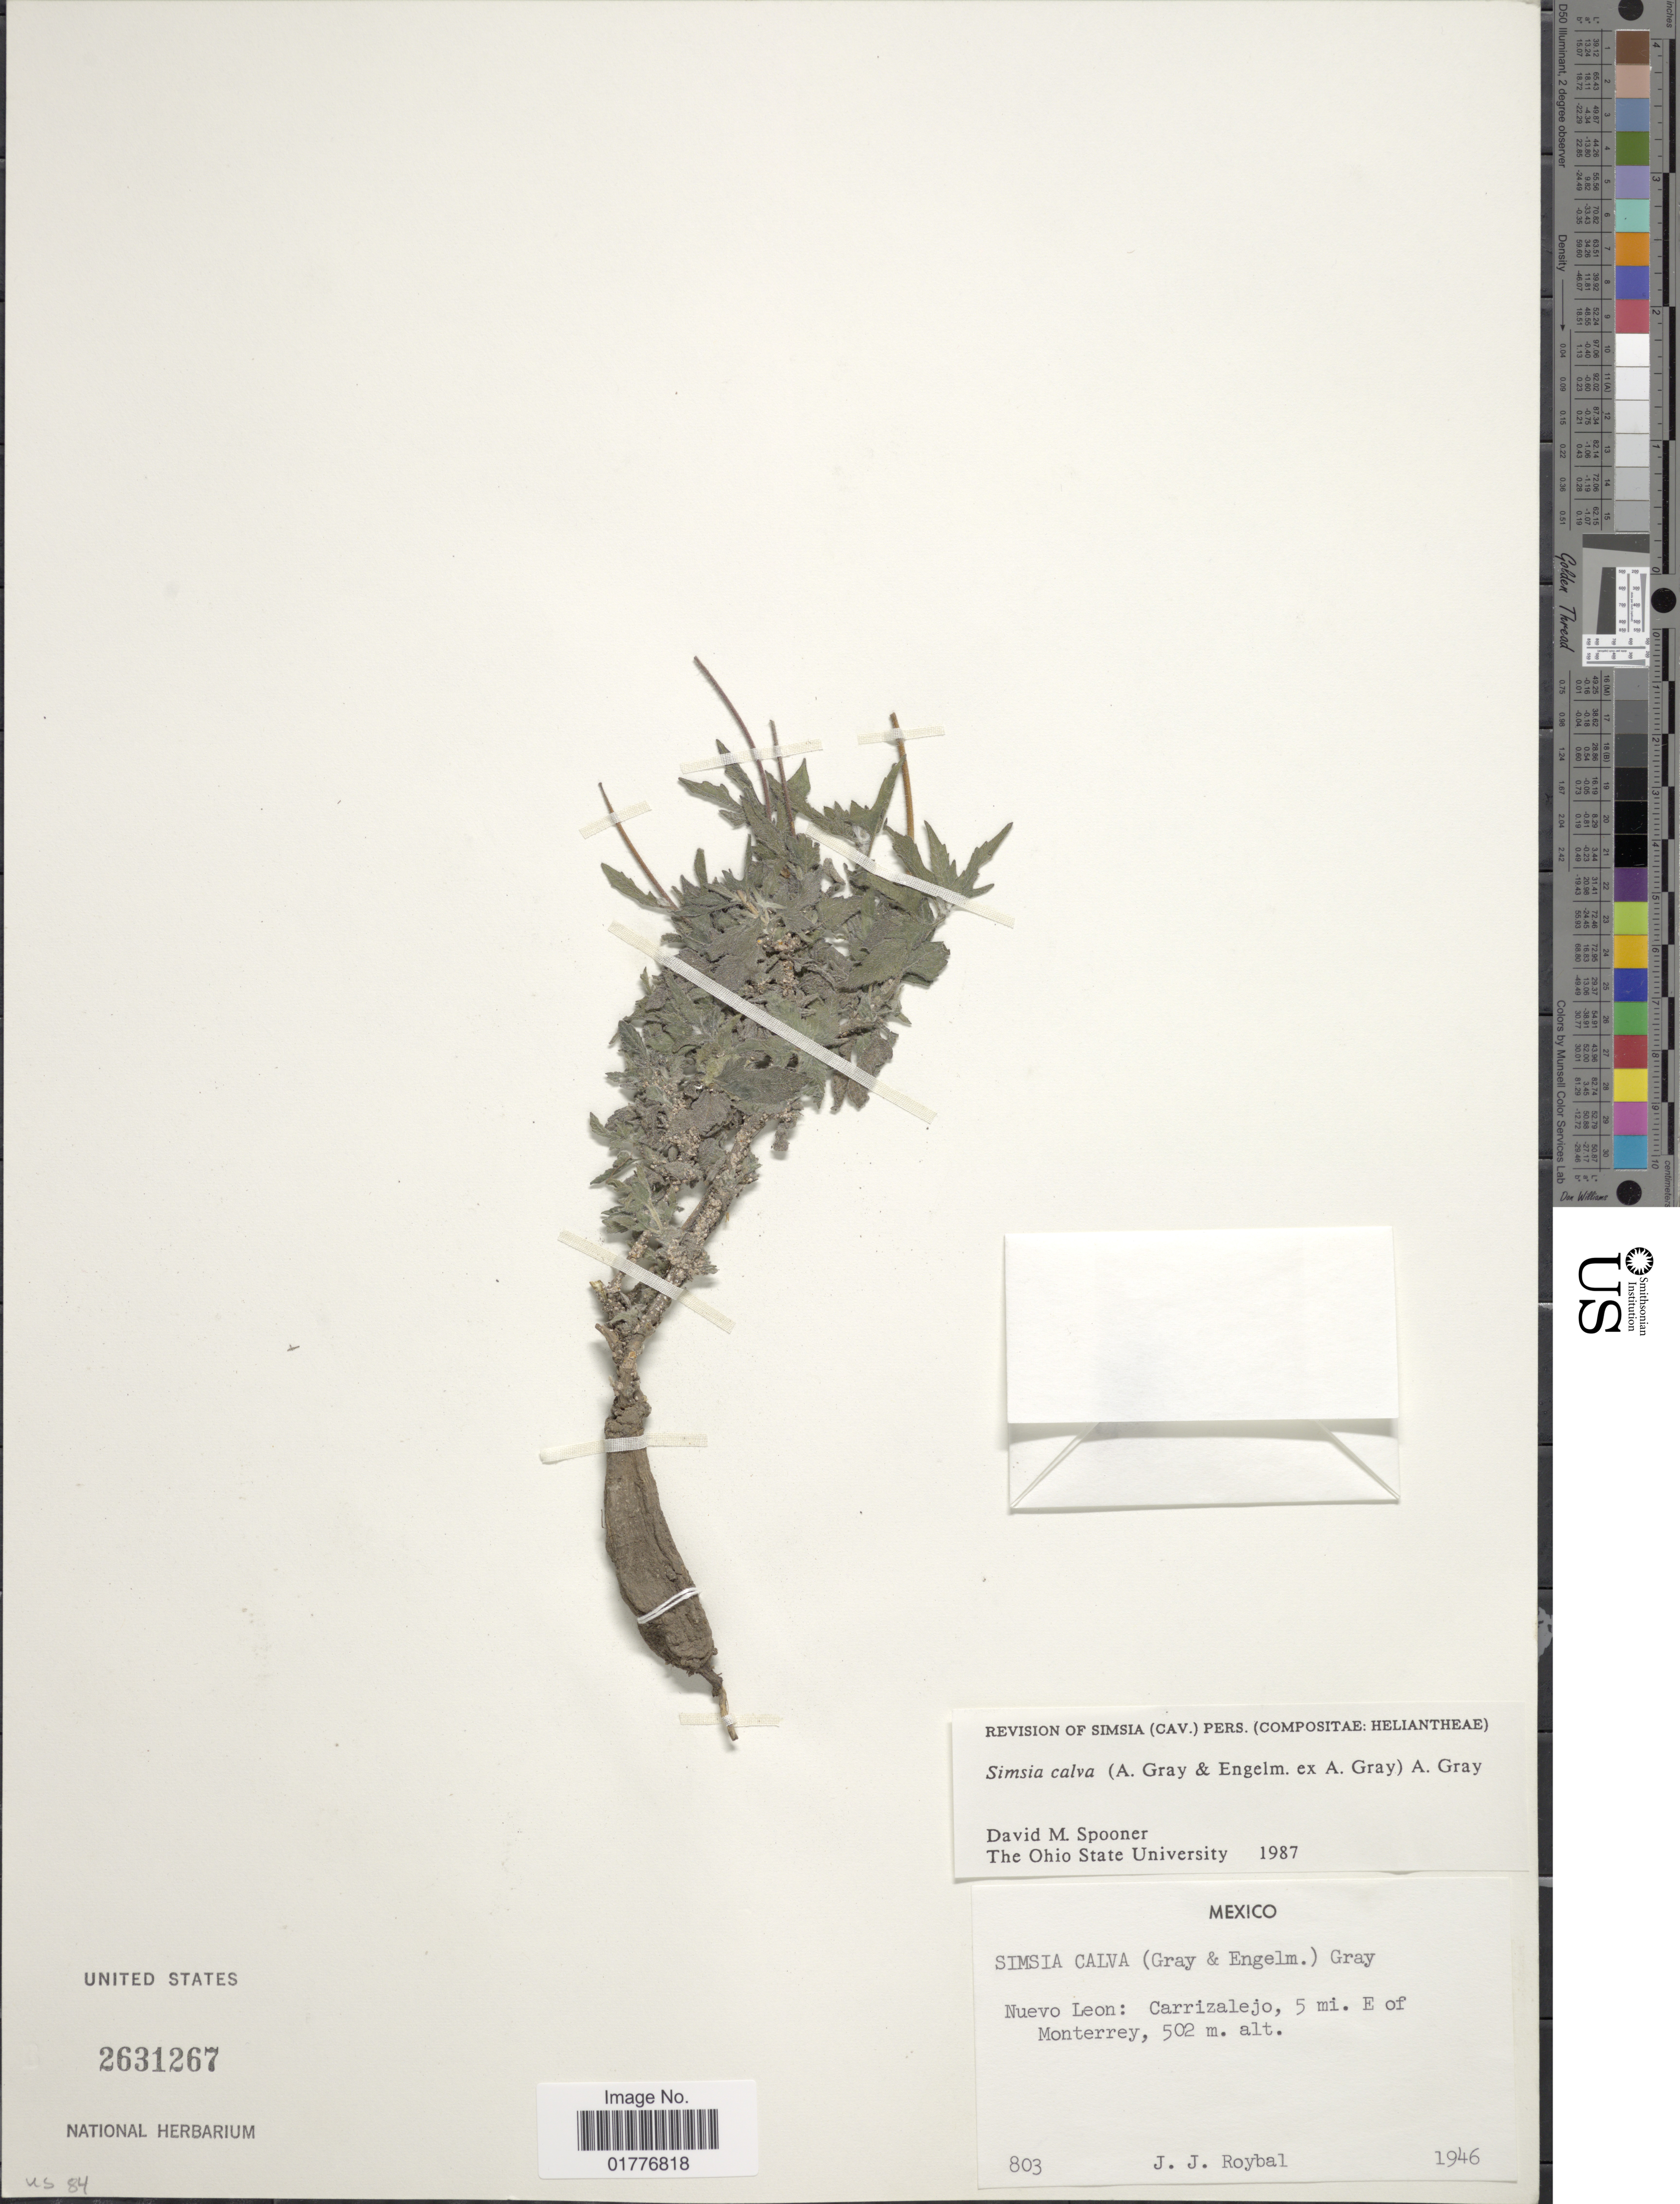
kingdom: Plantae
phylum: Tracheophyta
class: Magnoliopsida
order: Asterales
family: Asteraceae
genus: Simsia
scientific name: Simsia calva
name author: A. Gray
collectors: J. J. Roybal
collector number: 803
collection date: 1946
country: Mexico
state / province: Nuevo León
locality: Carrizalejo, 5 mi. E of Monterrey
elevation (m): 502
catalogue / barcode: US 2631267